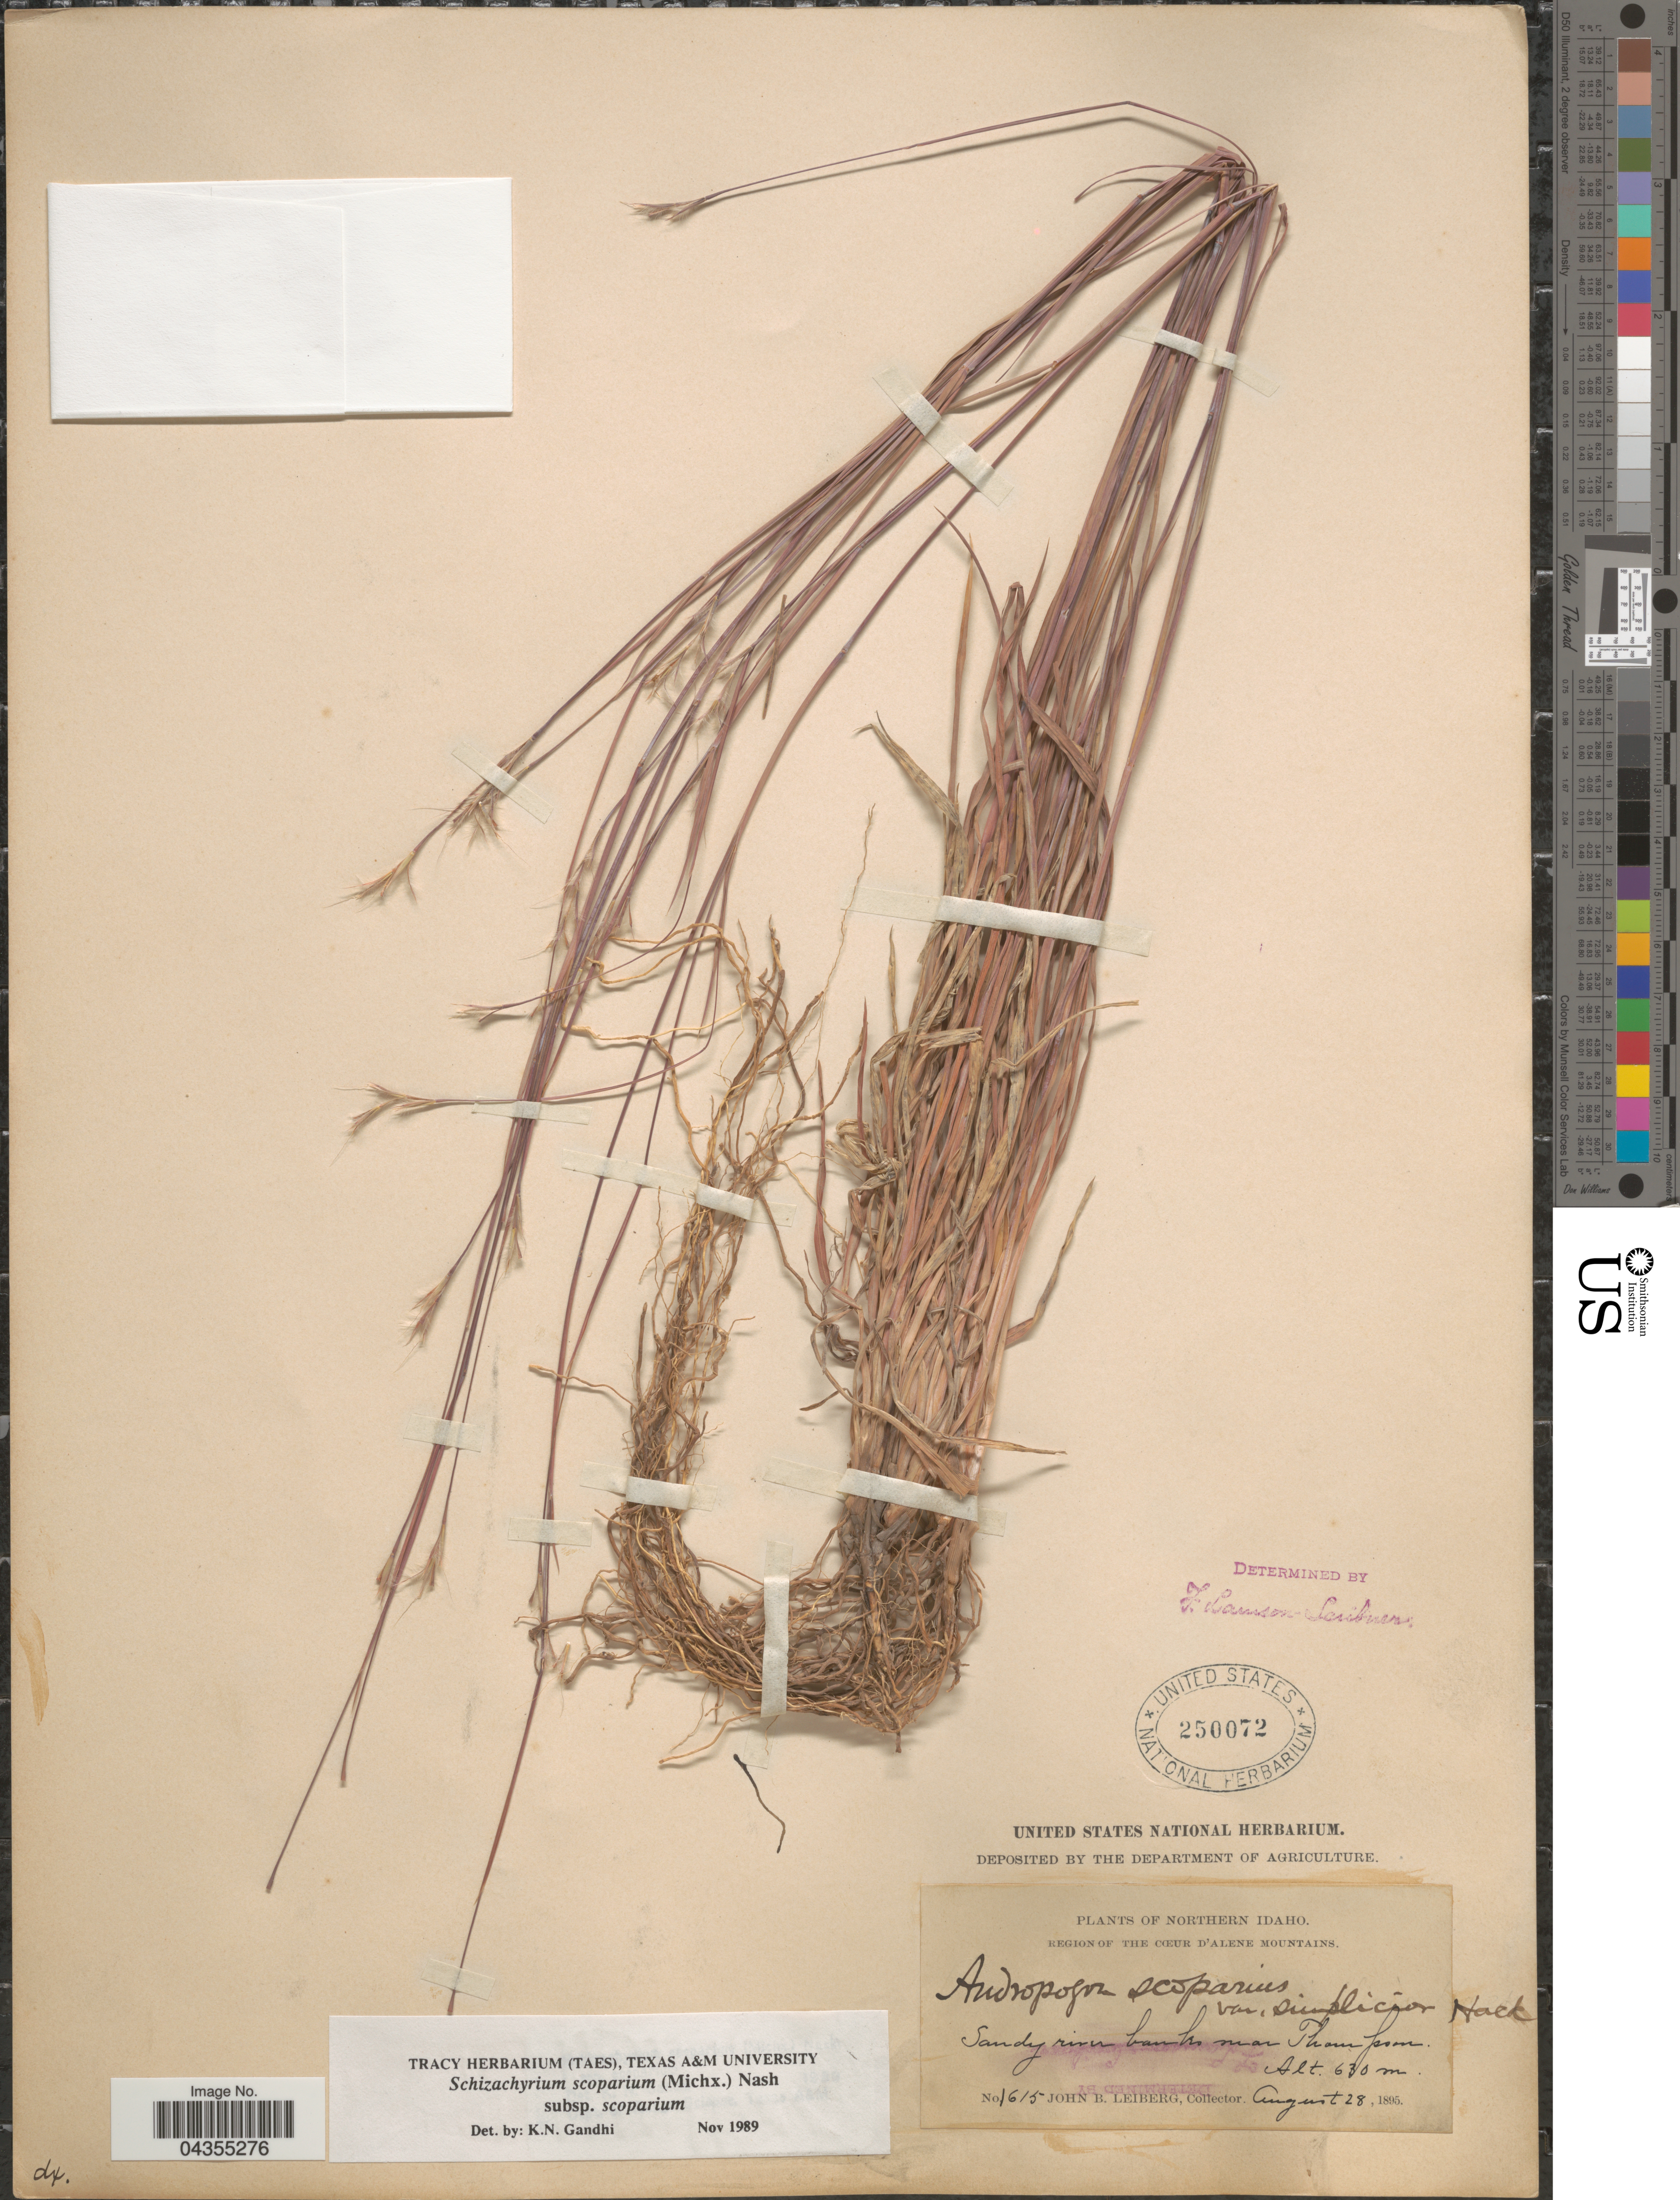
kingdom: Plantae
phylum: Tracheophyta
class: Liliopsida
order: Poales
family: Poaceae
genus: Schizachyrium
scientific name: Schizachyrium scoparium var. scoparium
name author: (Michx.) Nash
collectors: J. B. Leiberg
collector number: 1615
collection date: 1895-08-28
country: United States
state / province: Idaho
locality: Northern Idaho. Region of the Cœur d'Alene Mountains. Sandy river banks near Thompson.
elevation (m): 630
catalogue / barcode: US 250072